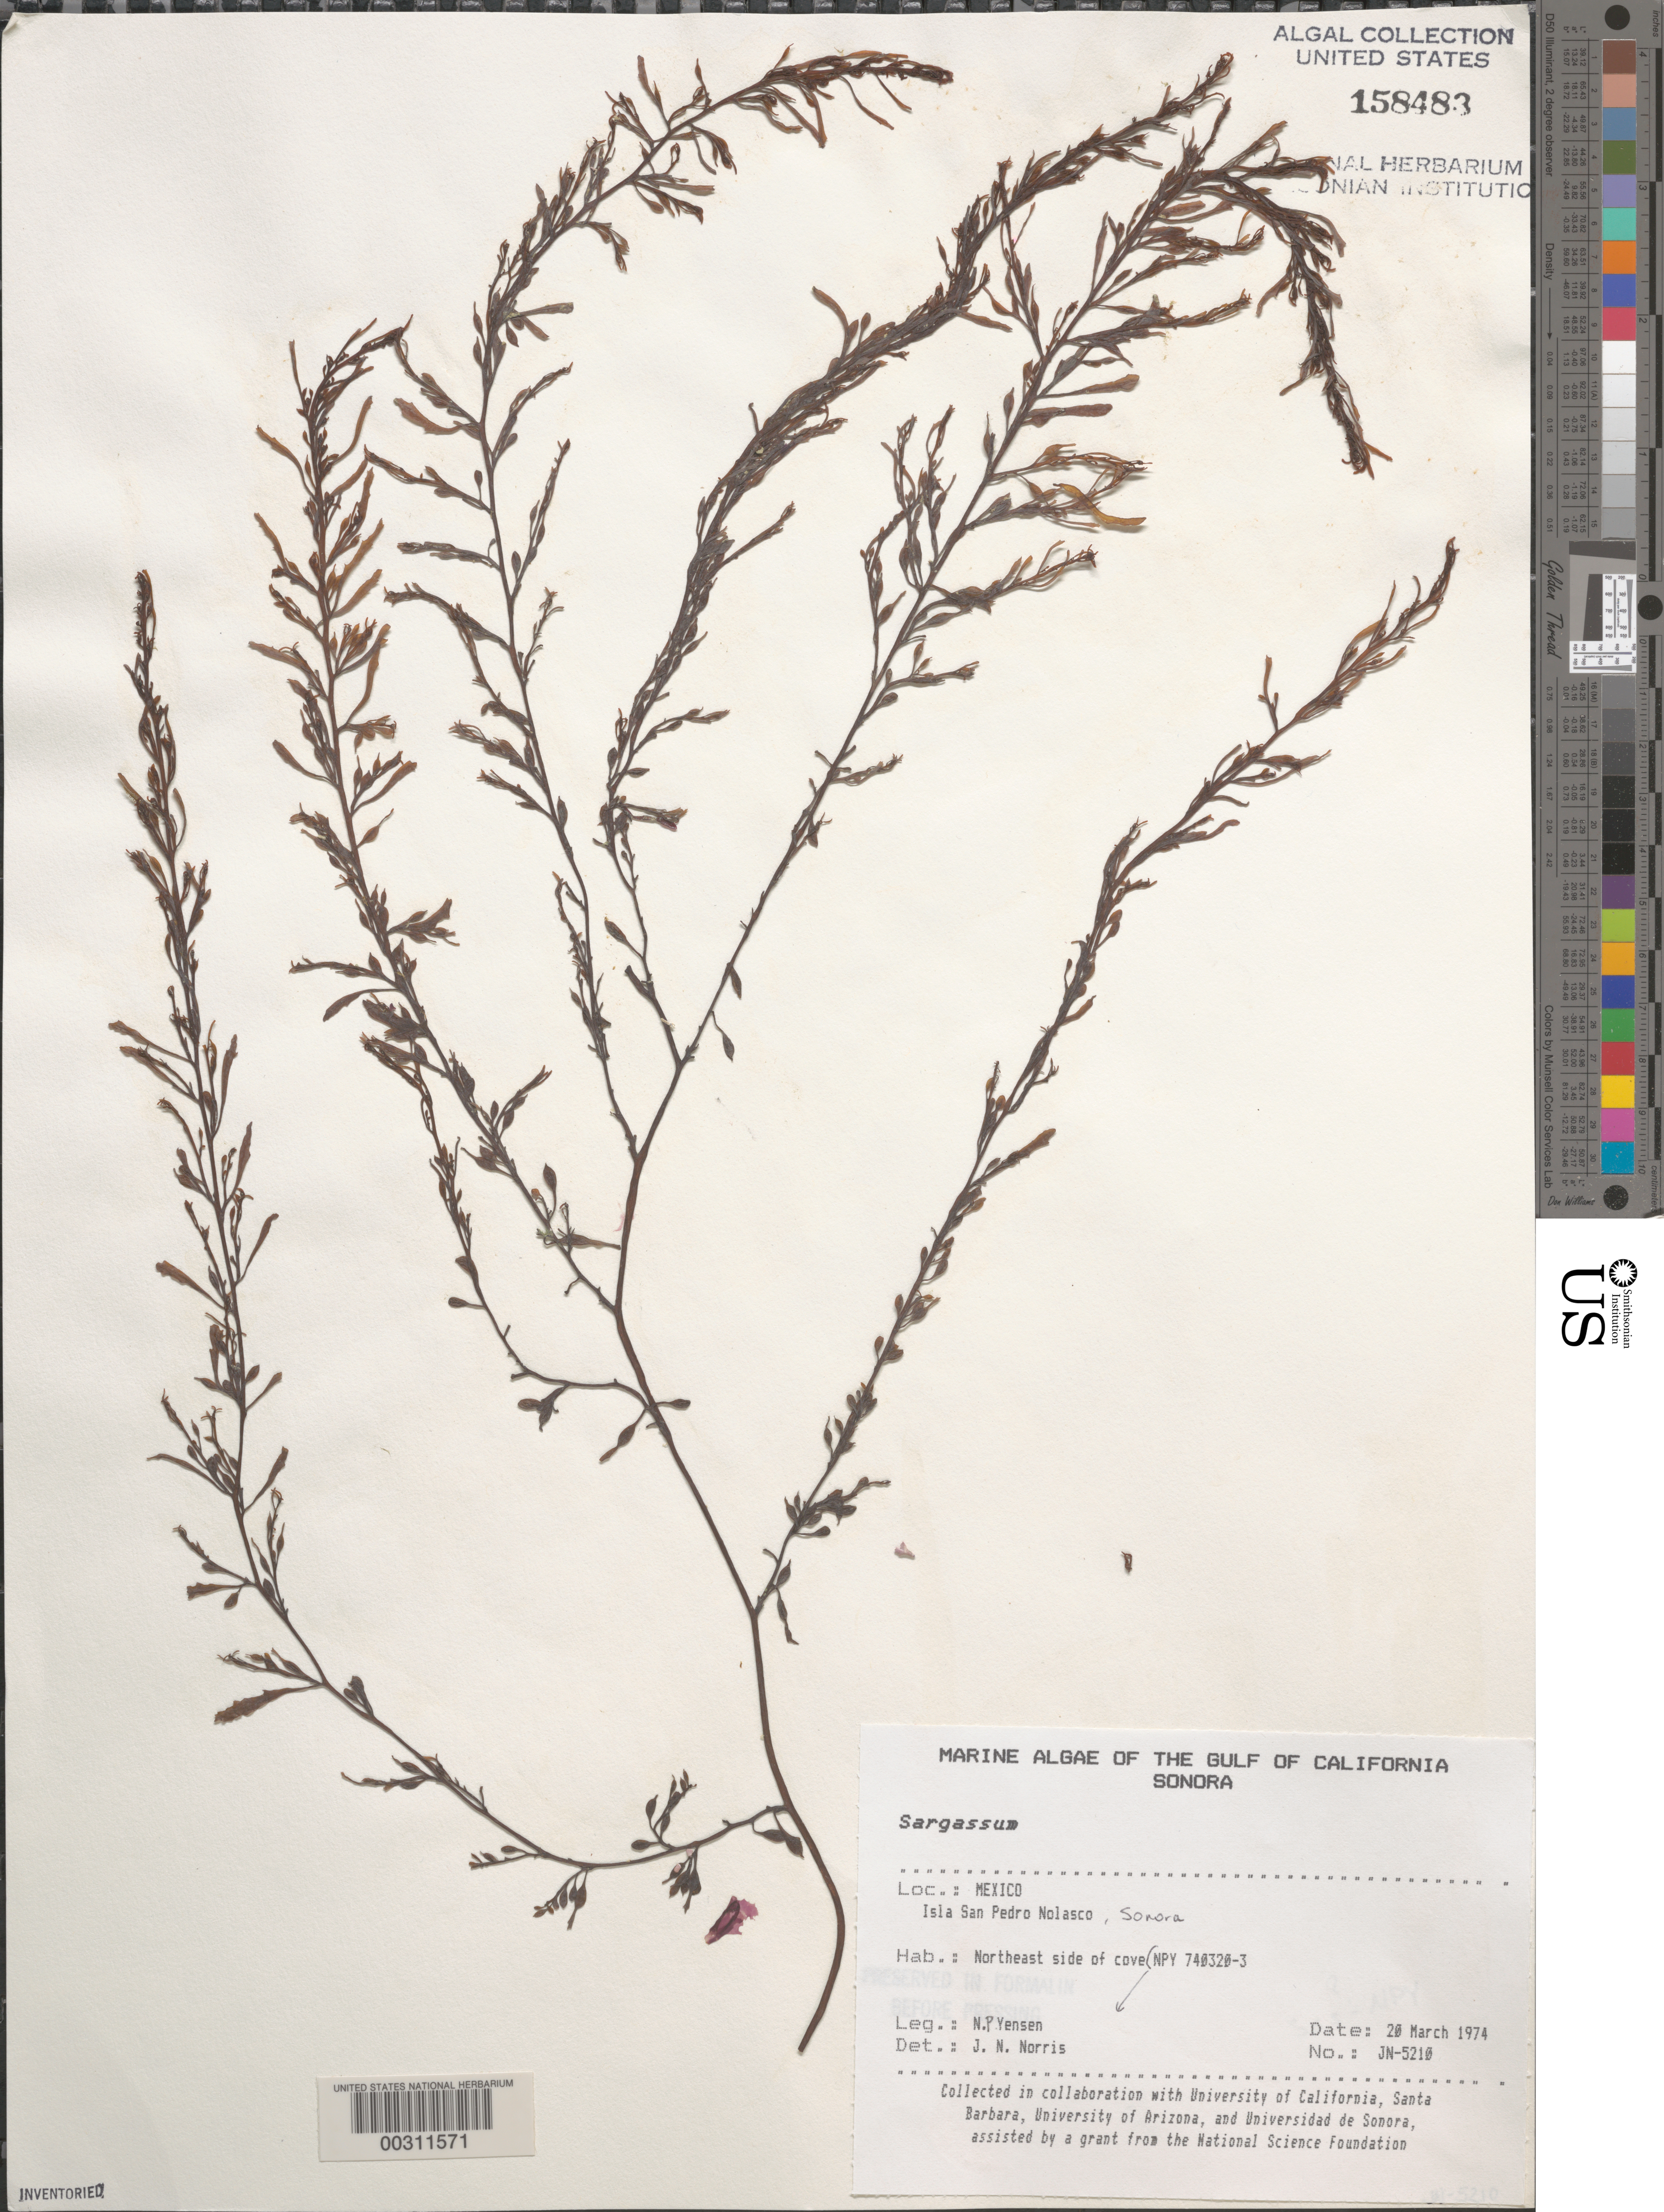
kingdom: Chromista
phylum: Ochrophyta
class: Phaeophyceae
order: Fucales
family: Sargassaceae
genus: Sargassum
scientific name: Sargassum sp.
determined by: Norris, James N.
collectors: N. Yensen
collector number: Jn-5210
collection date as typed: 20 Mar 1974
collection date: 1974-03-20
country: Mexico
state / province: Sonora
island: Isla San Pedro Nolasco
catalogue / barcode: US 158483